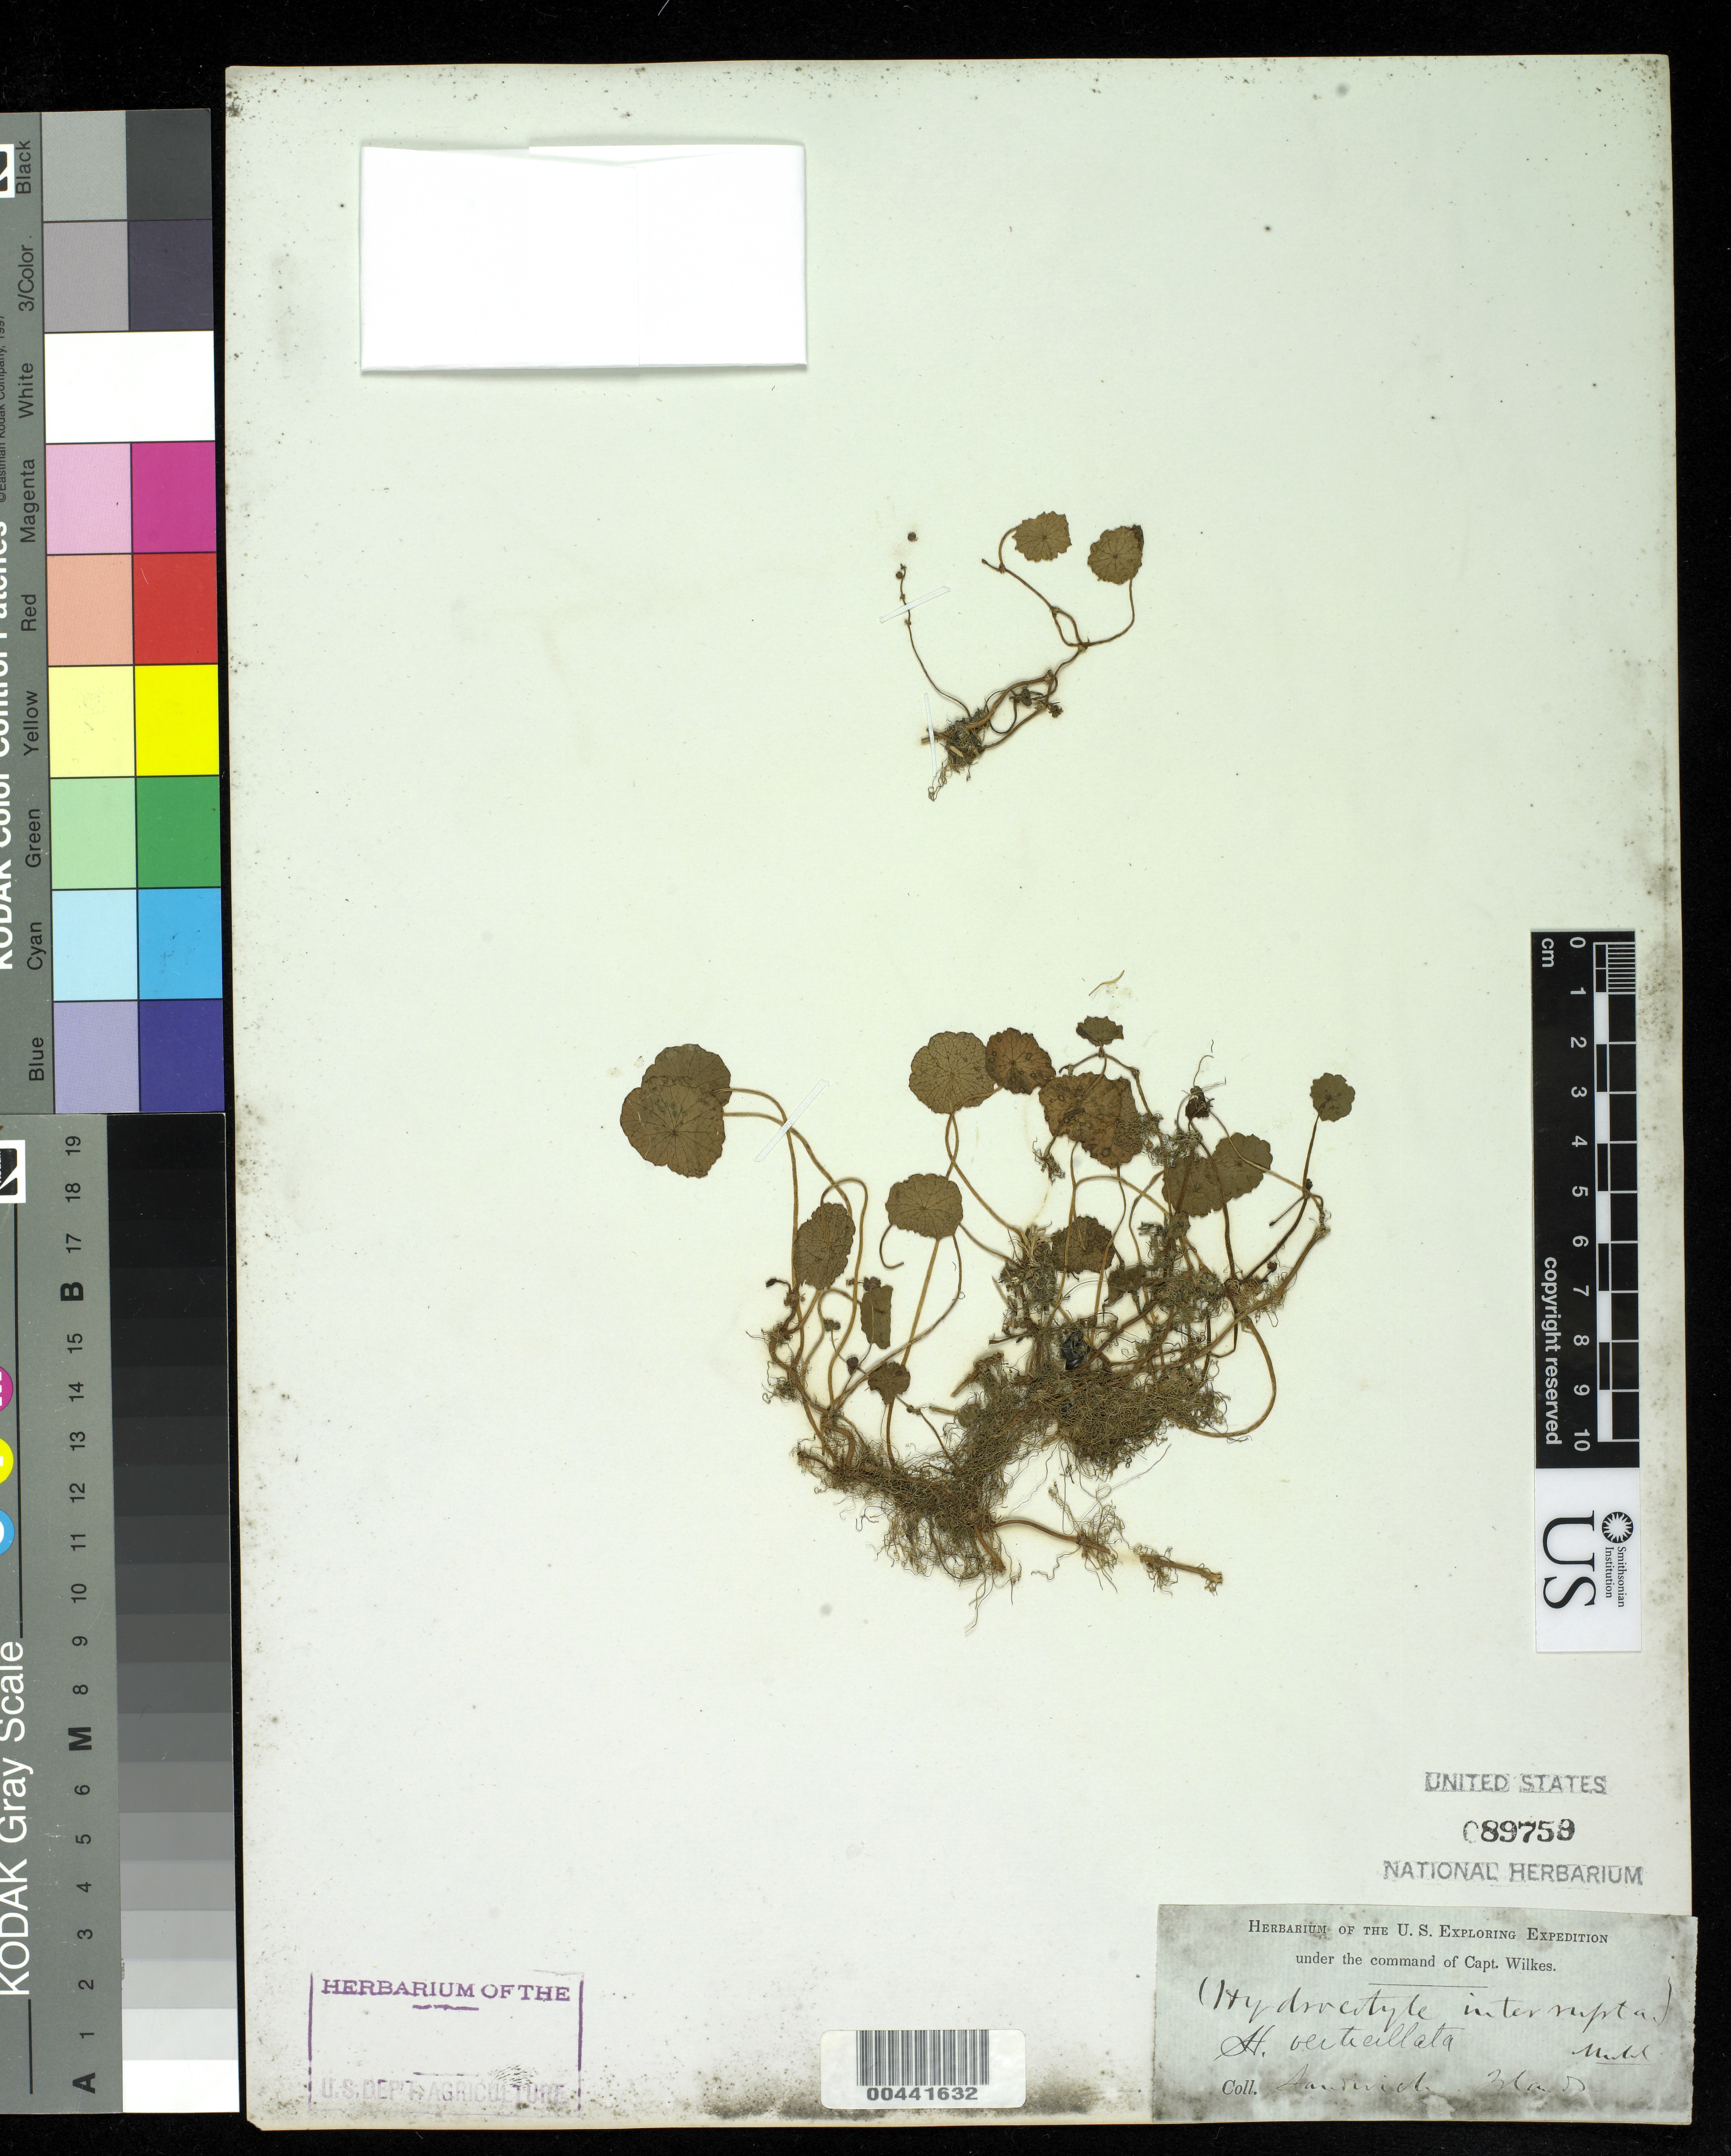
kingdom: Plantae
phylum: Tracheophyta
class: Magnoliopsida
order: Apiales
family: Araliaceae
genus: Hydrocotyle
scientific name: Hydrocotyle verticillata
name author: Thunb.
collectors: Wilkes Explor. Exped.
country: United States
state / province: Hawaii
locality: Sandwich Islands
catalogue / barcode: US 89759